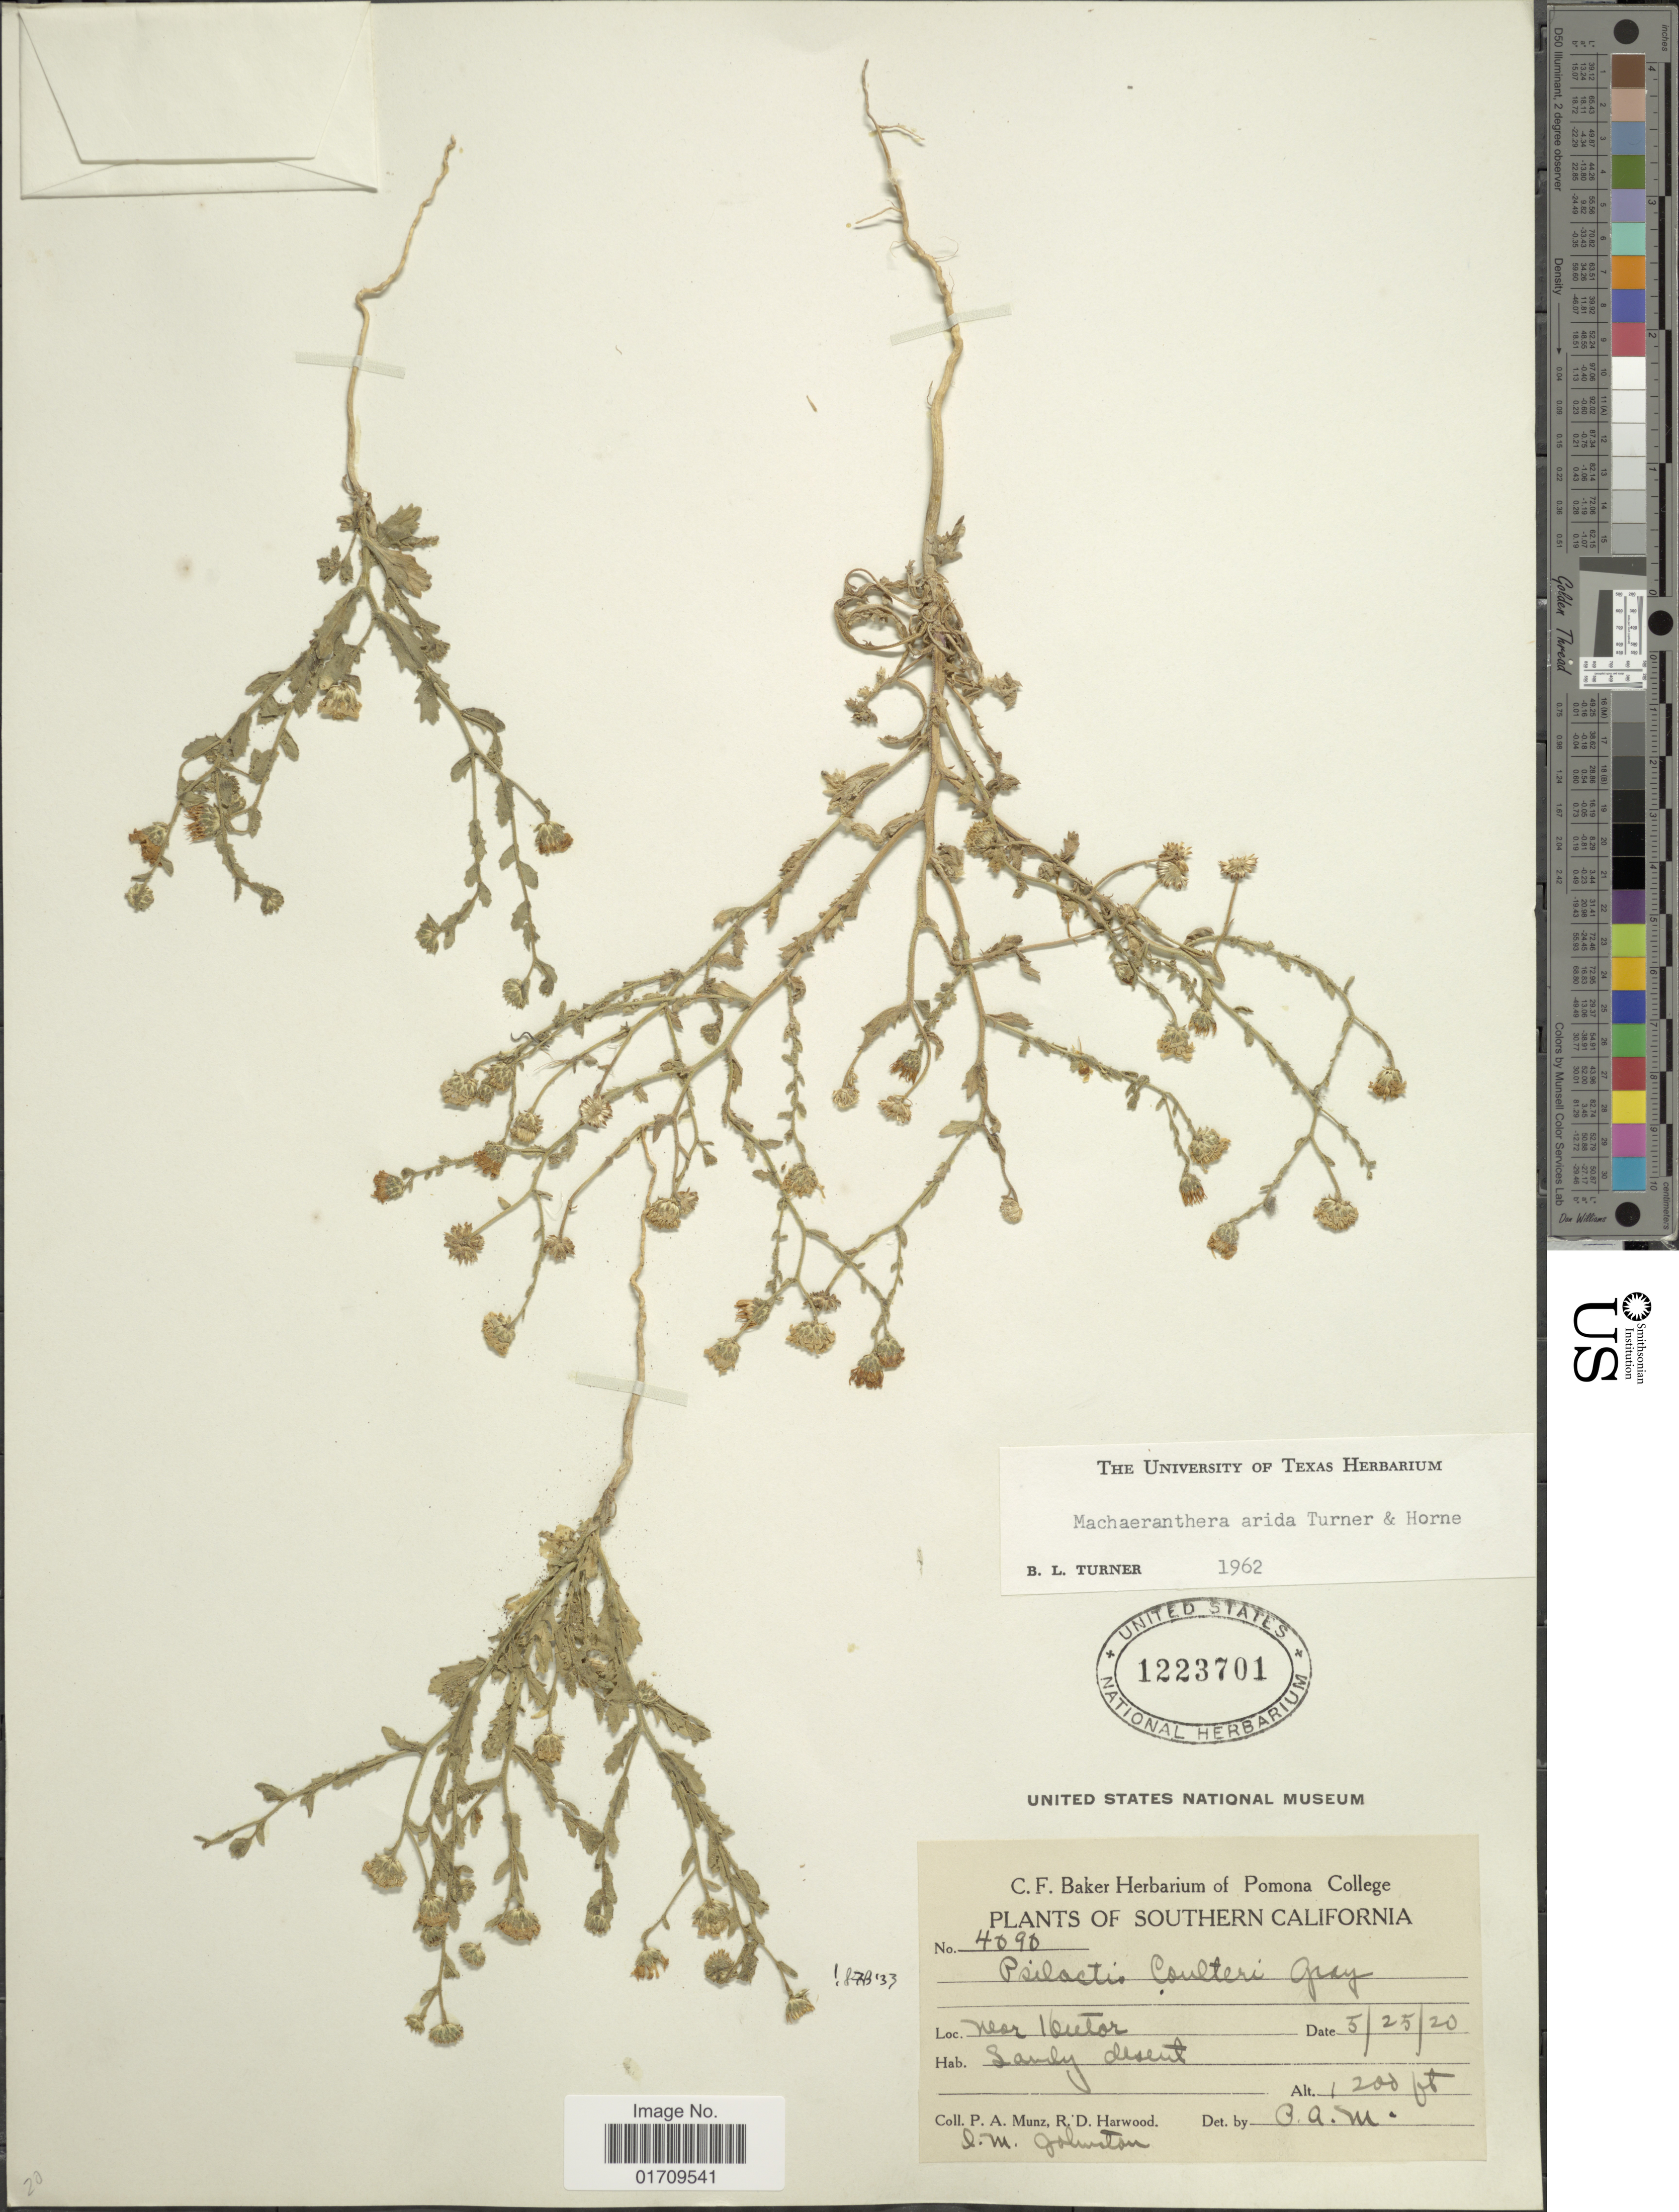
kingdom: Plantae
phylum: Tracheophyta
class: Magnoliopsida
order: Asterales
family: Asteraceae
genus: Machaeranthera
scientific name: Machaeranthera arida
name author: B.L. Turner & D.B. Horne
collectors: P. A. Munz, R. Harwood & J. Johnston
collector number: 4090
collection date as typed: Transcribed d/m/y: 25/5/20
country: United States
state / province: California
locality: Southern California near Hector.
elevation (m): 366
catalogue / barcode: US 1223701